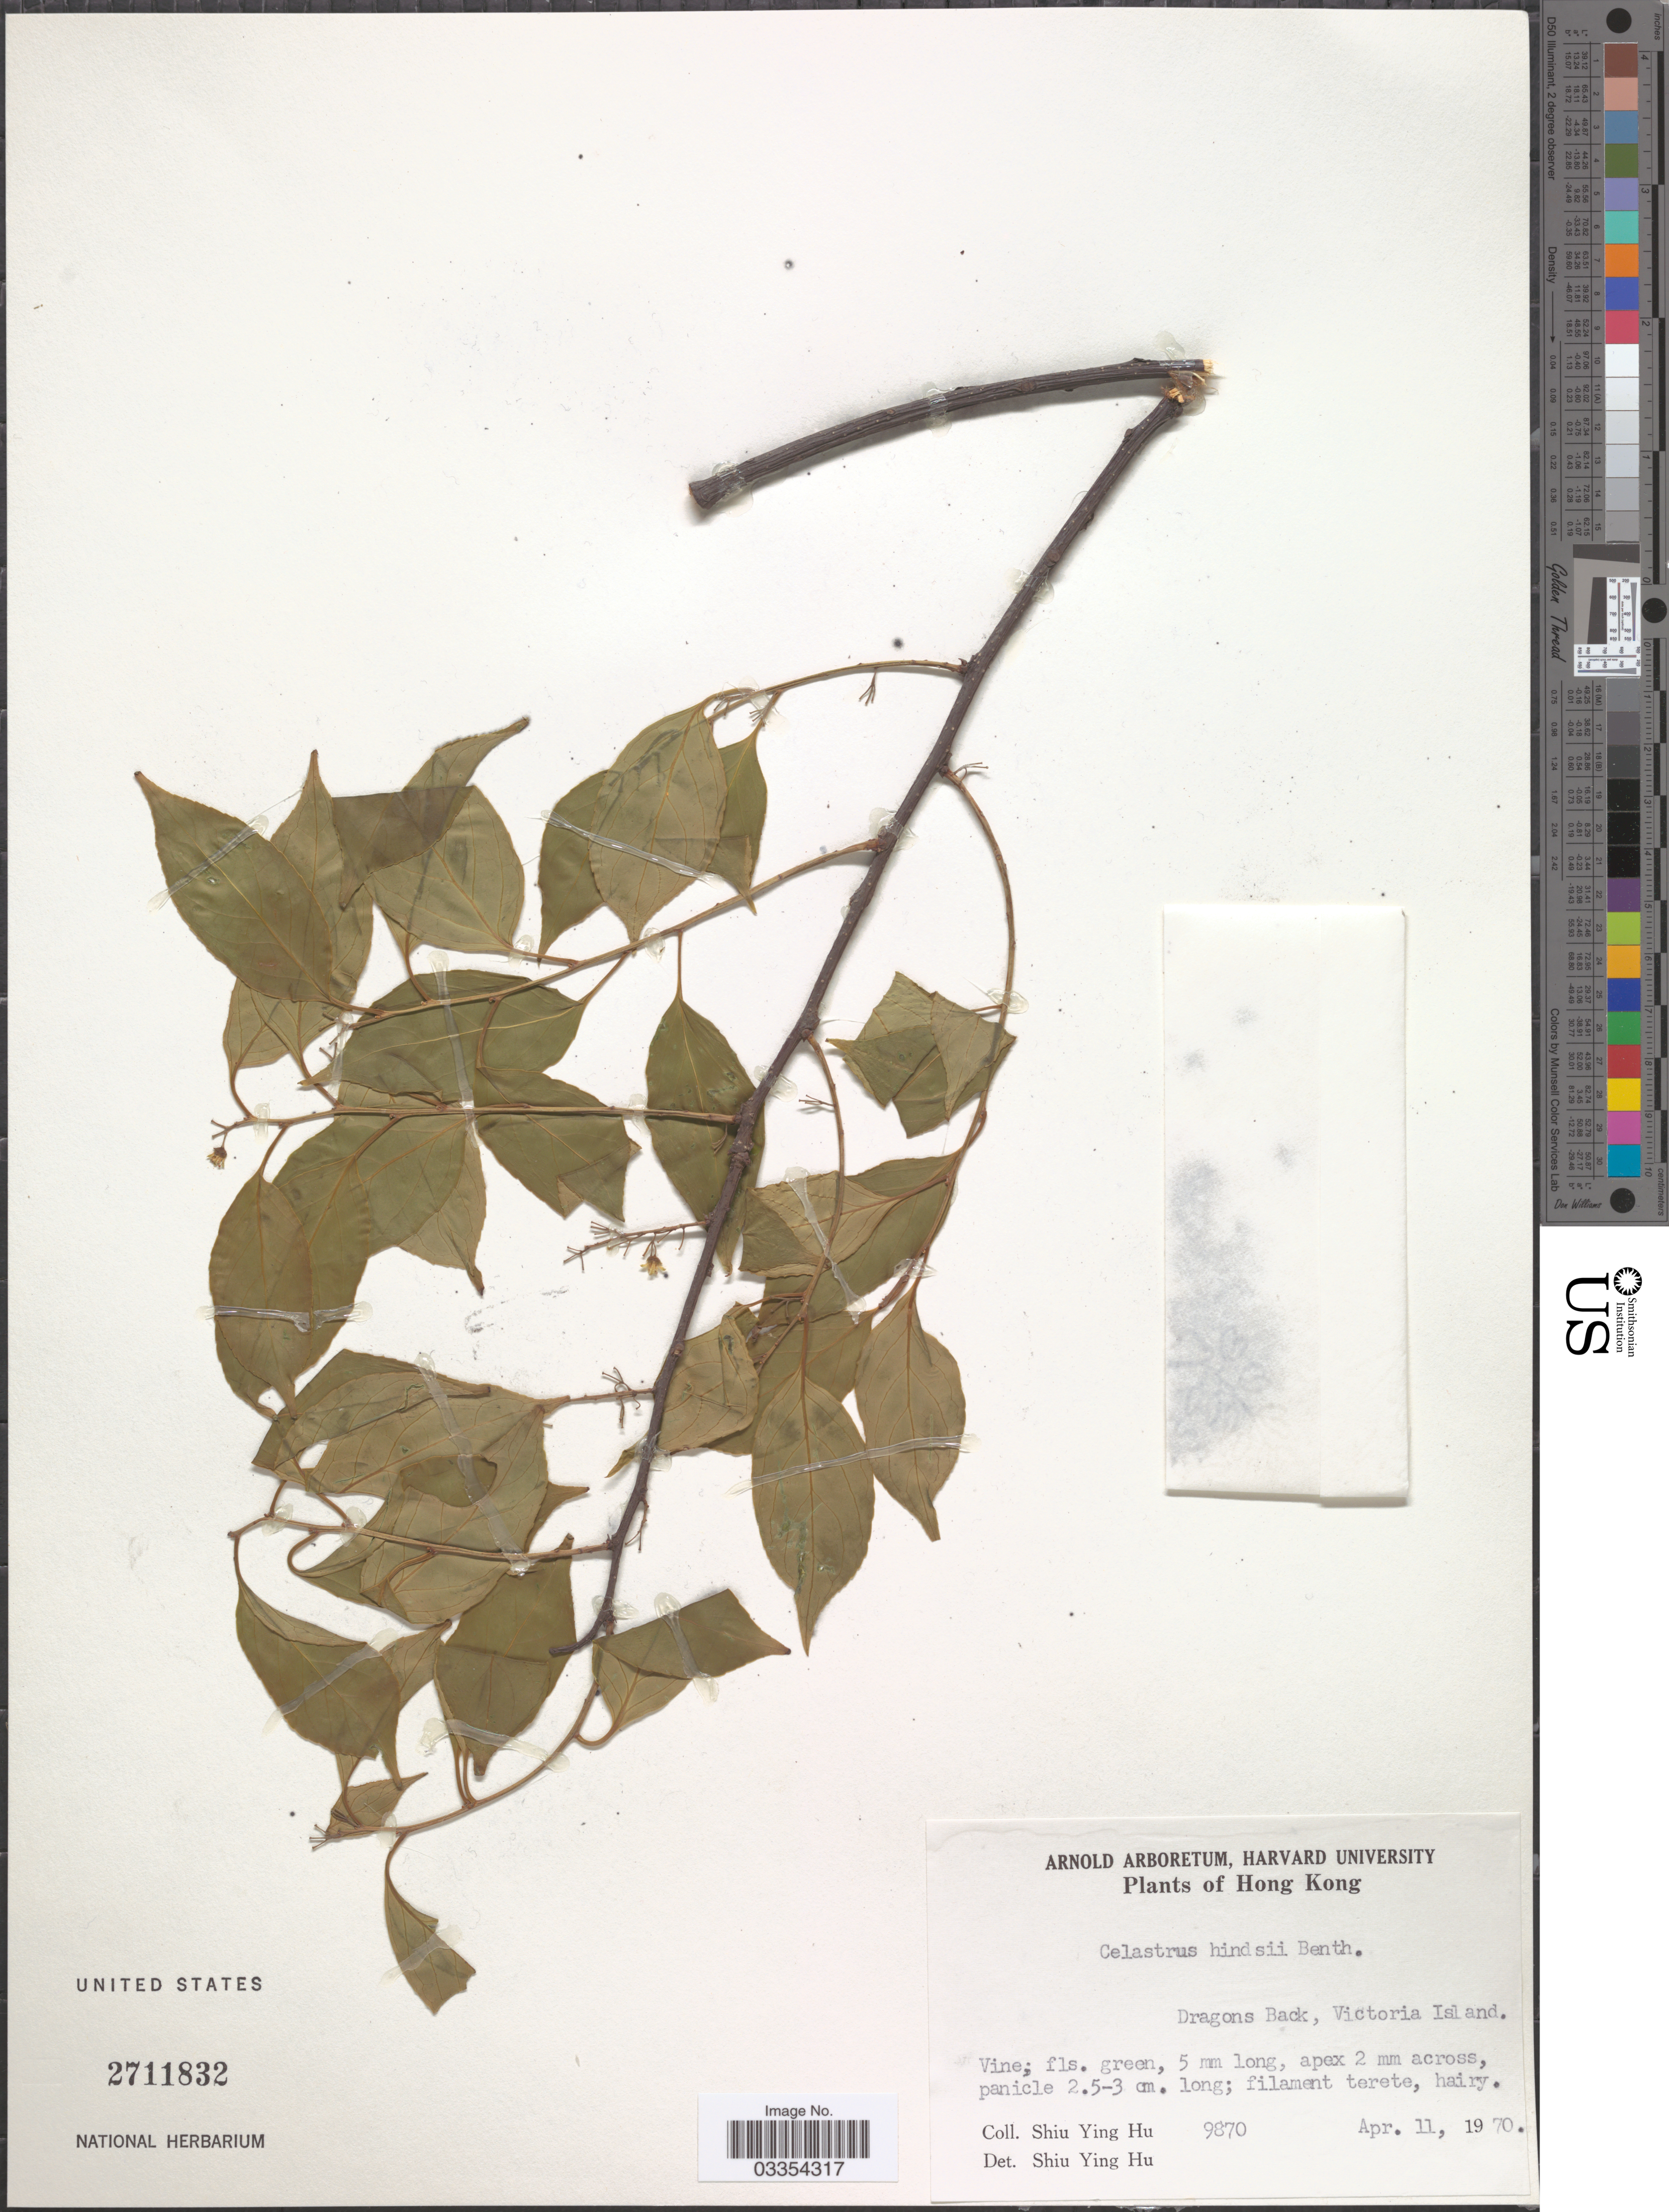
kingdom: Plantae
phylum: Tracheophyta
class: Magnoliopsida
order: Celastrales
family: Celastraceae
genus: Celastrus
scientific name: Celastrus hindsii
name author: Benth.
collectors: S. Y. Hu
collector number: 9870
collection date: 1970-04-11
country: China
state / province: Hong Kong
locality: Dragons Back, Victoria Island.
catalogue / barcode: US 2711832